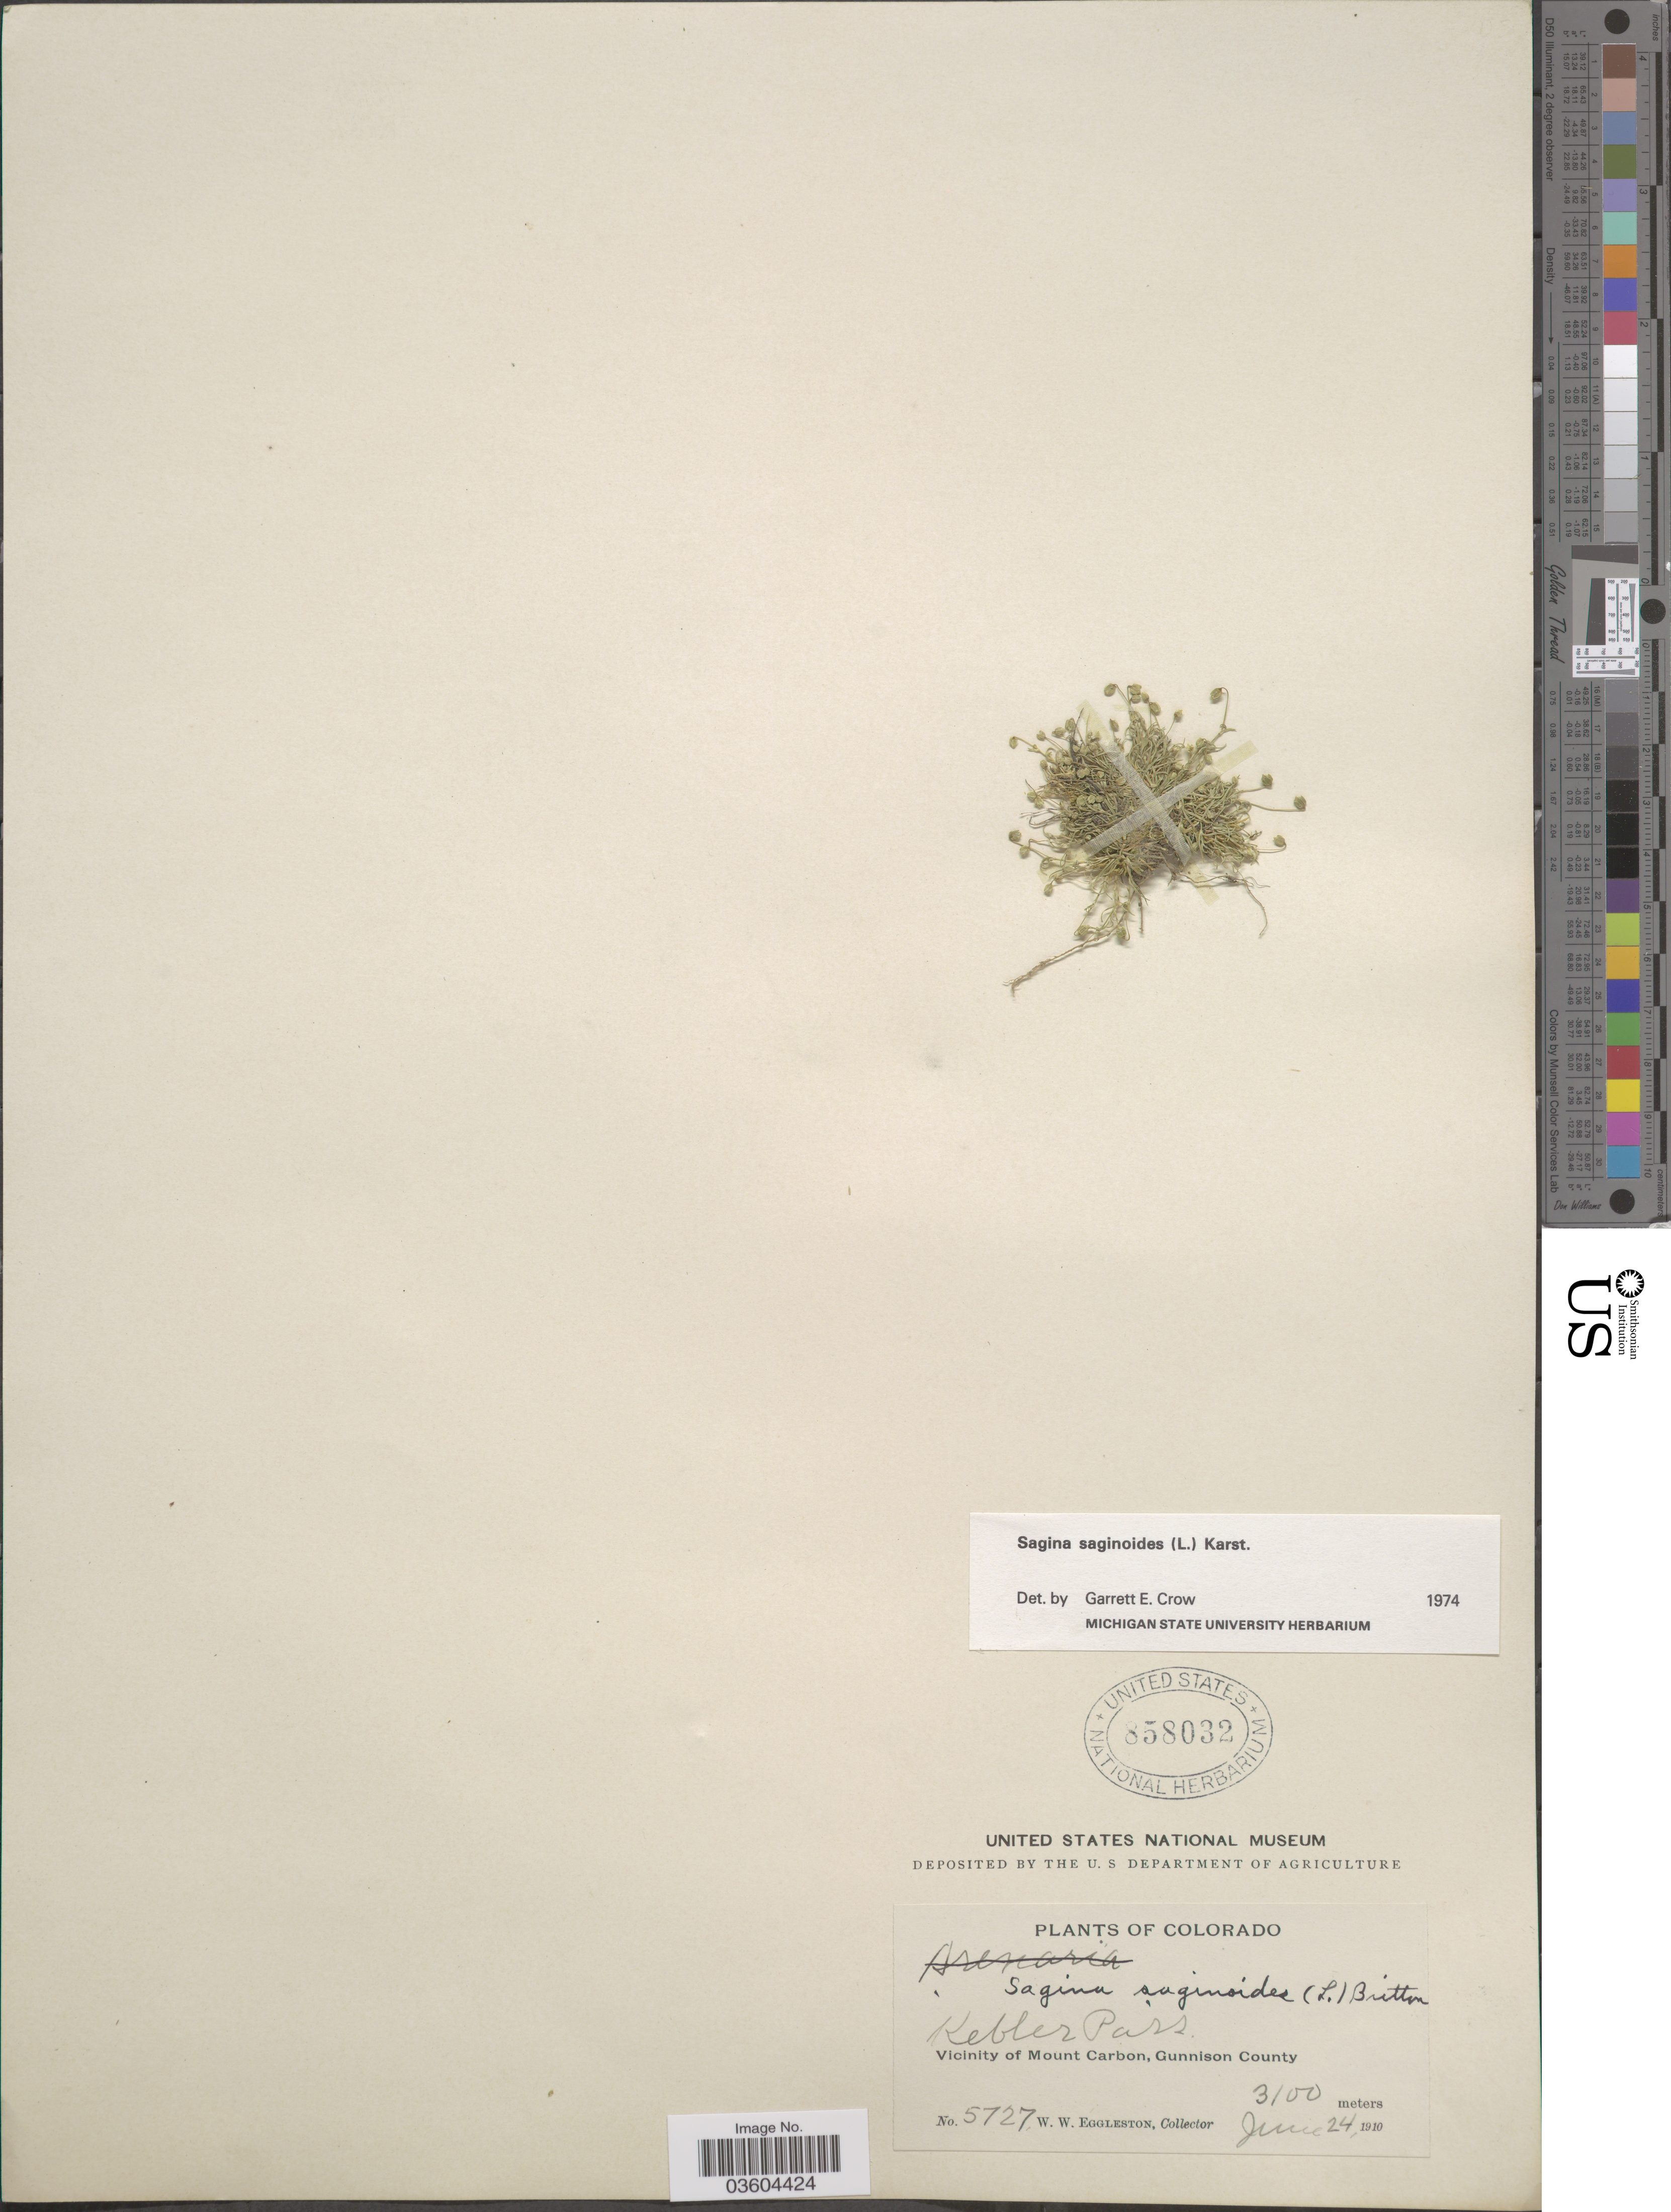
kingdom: Plantae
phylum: Tracheophyta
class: Magnoliopsida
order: Caryophyllales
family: Caryophyllaceae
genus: Sagina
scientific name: Sagina saginoides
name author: (L.) H. Karst.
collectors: W. W. Eggleston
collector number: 5727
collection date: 1910-06-24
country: United States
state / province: Colorado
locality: Kebler Pass. Vicinity of Mount Carbon, Gunnison County.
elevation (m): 3100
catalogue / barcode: US 858032